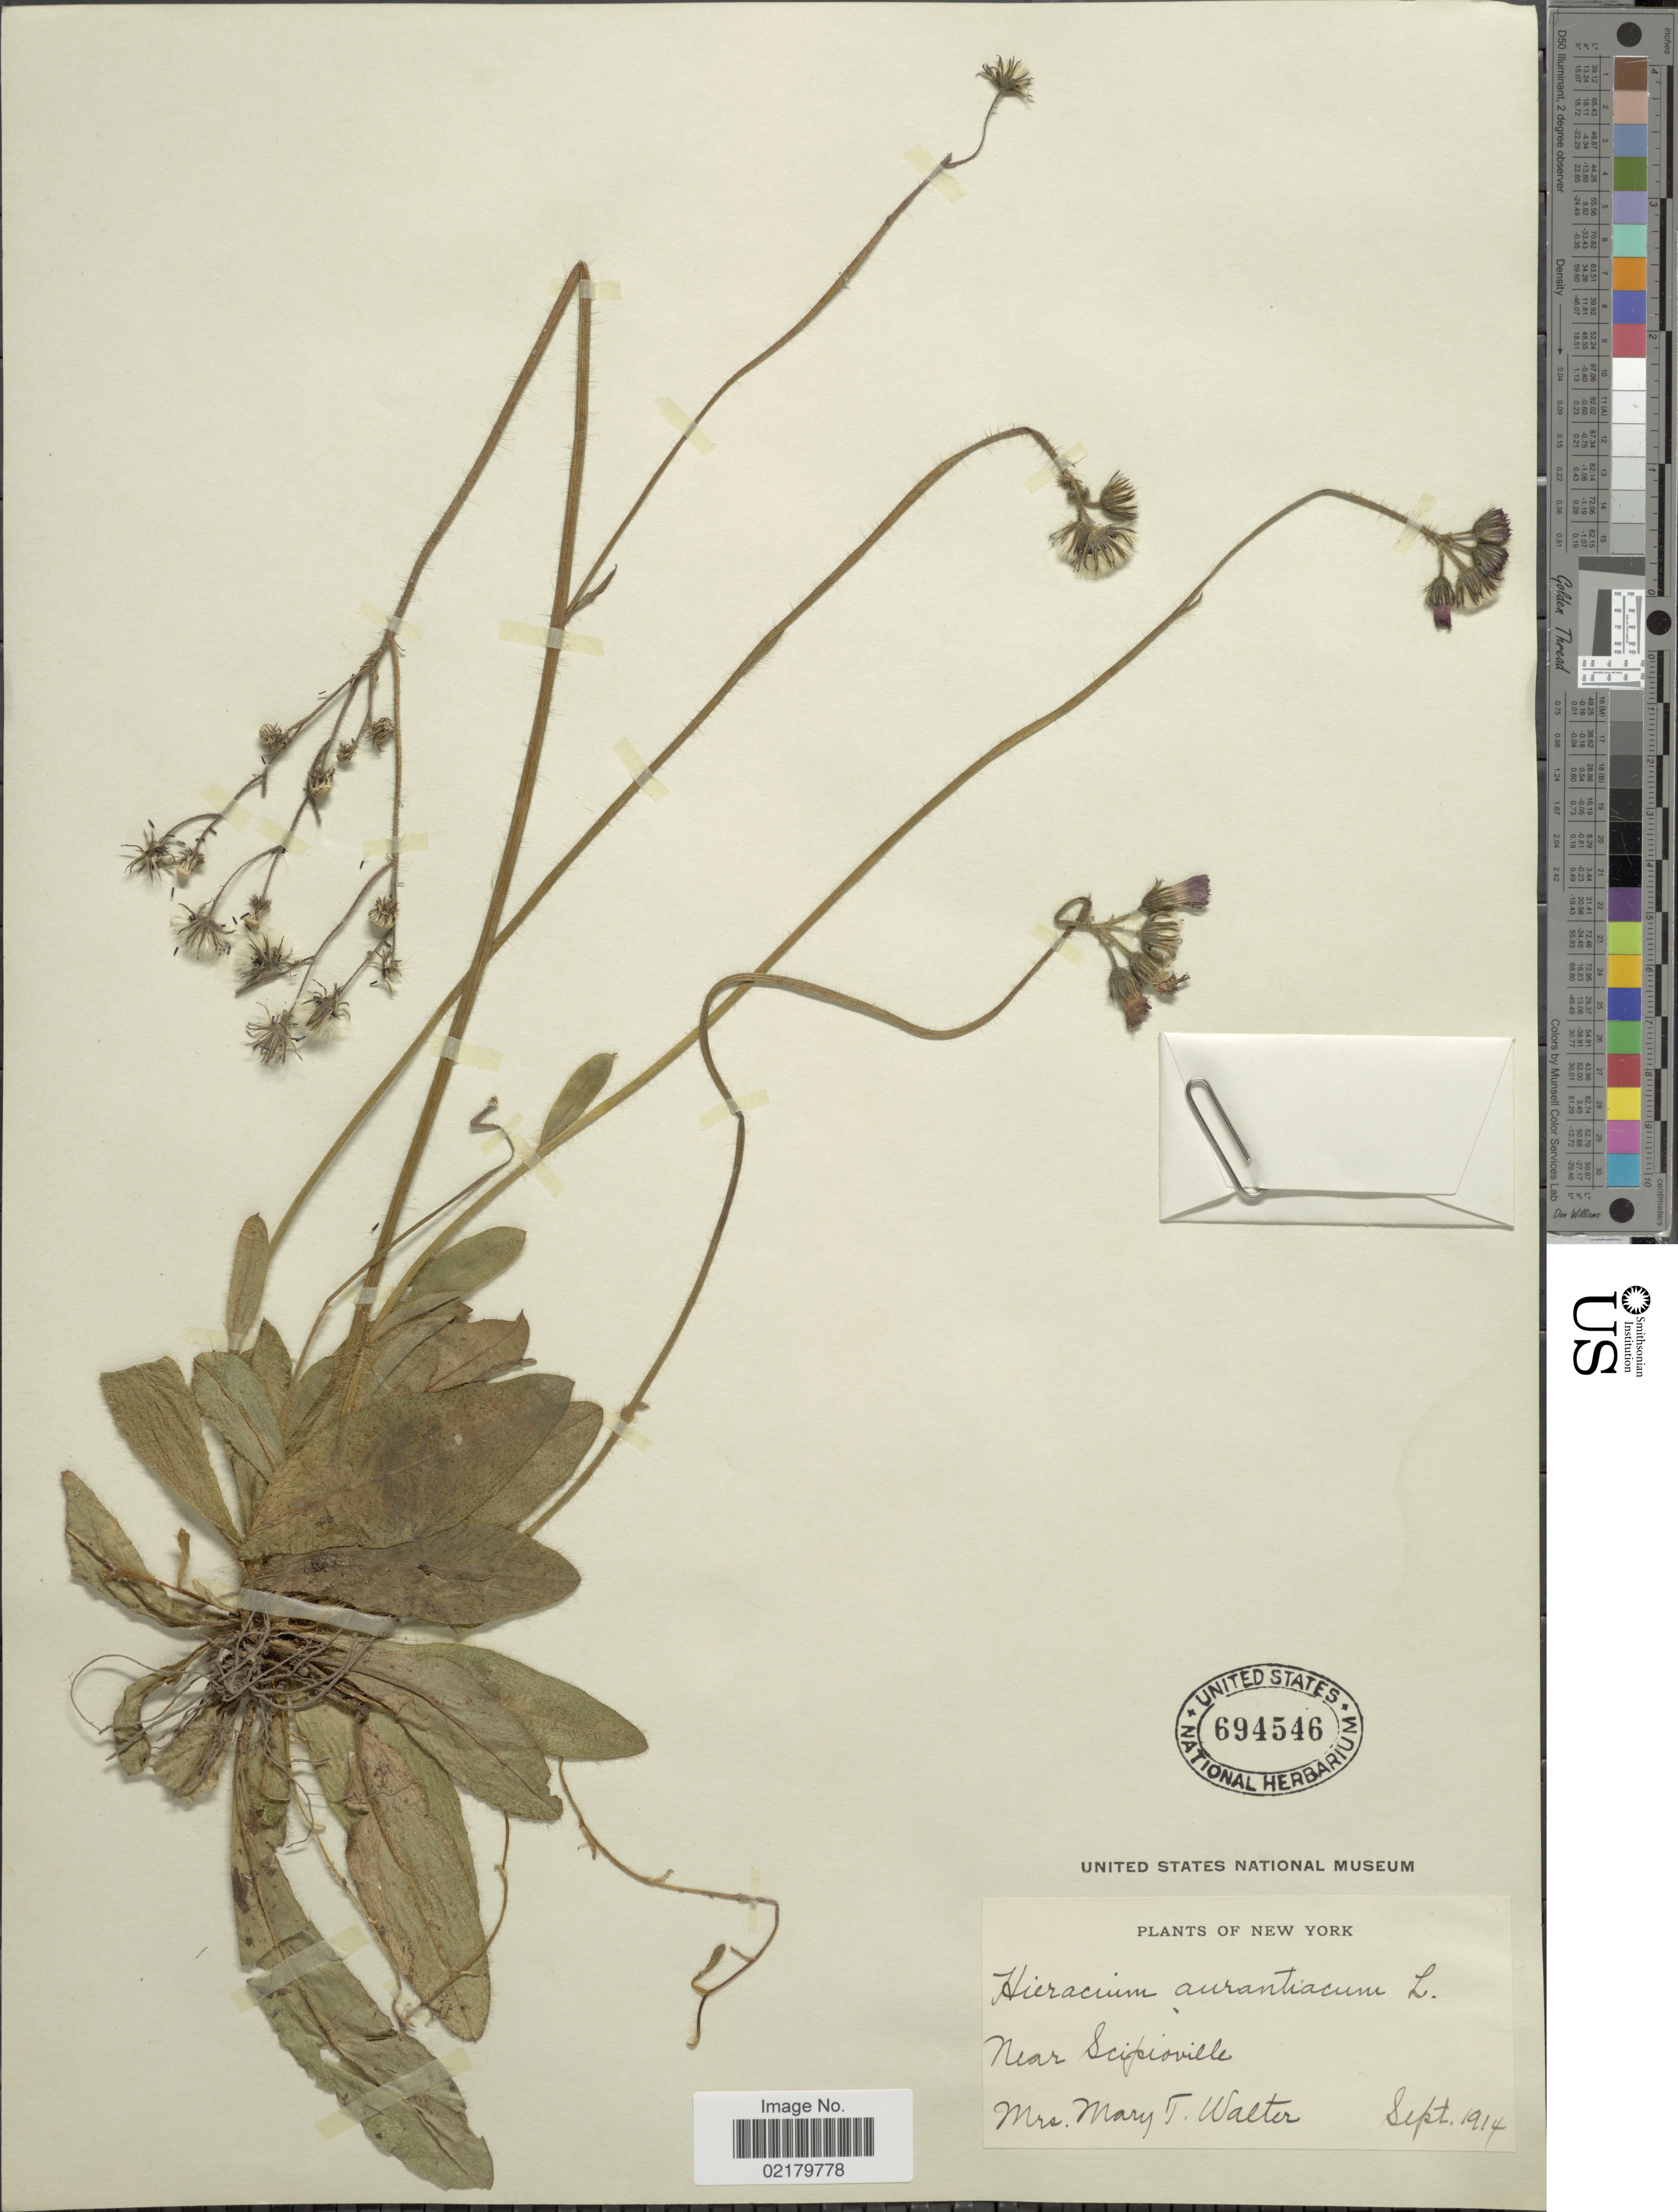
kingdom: Plantae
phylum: Tracheophyta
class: Magnoliopsida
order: Asterales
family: Asteraceae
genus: Pilosella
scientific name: Pilosella aurantiaca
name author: (L.) F.W. Schultz & Sch. Bip.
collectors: M. T. Walter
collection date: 1914-09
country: United States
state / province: New York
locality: Near Scipioville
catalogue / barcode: US 694546